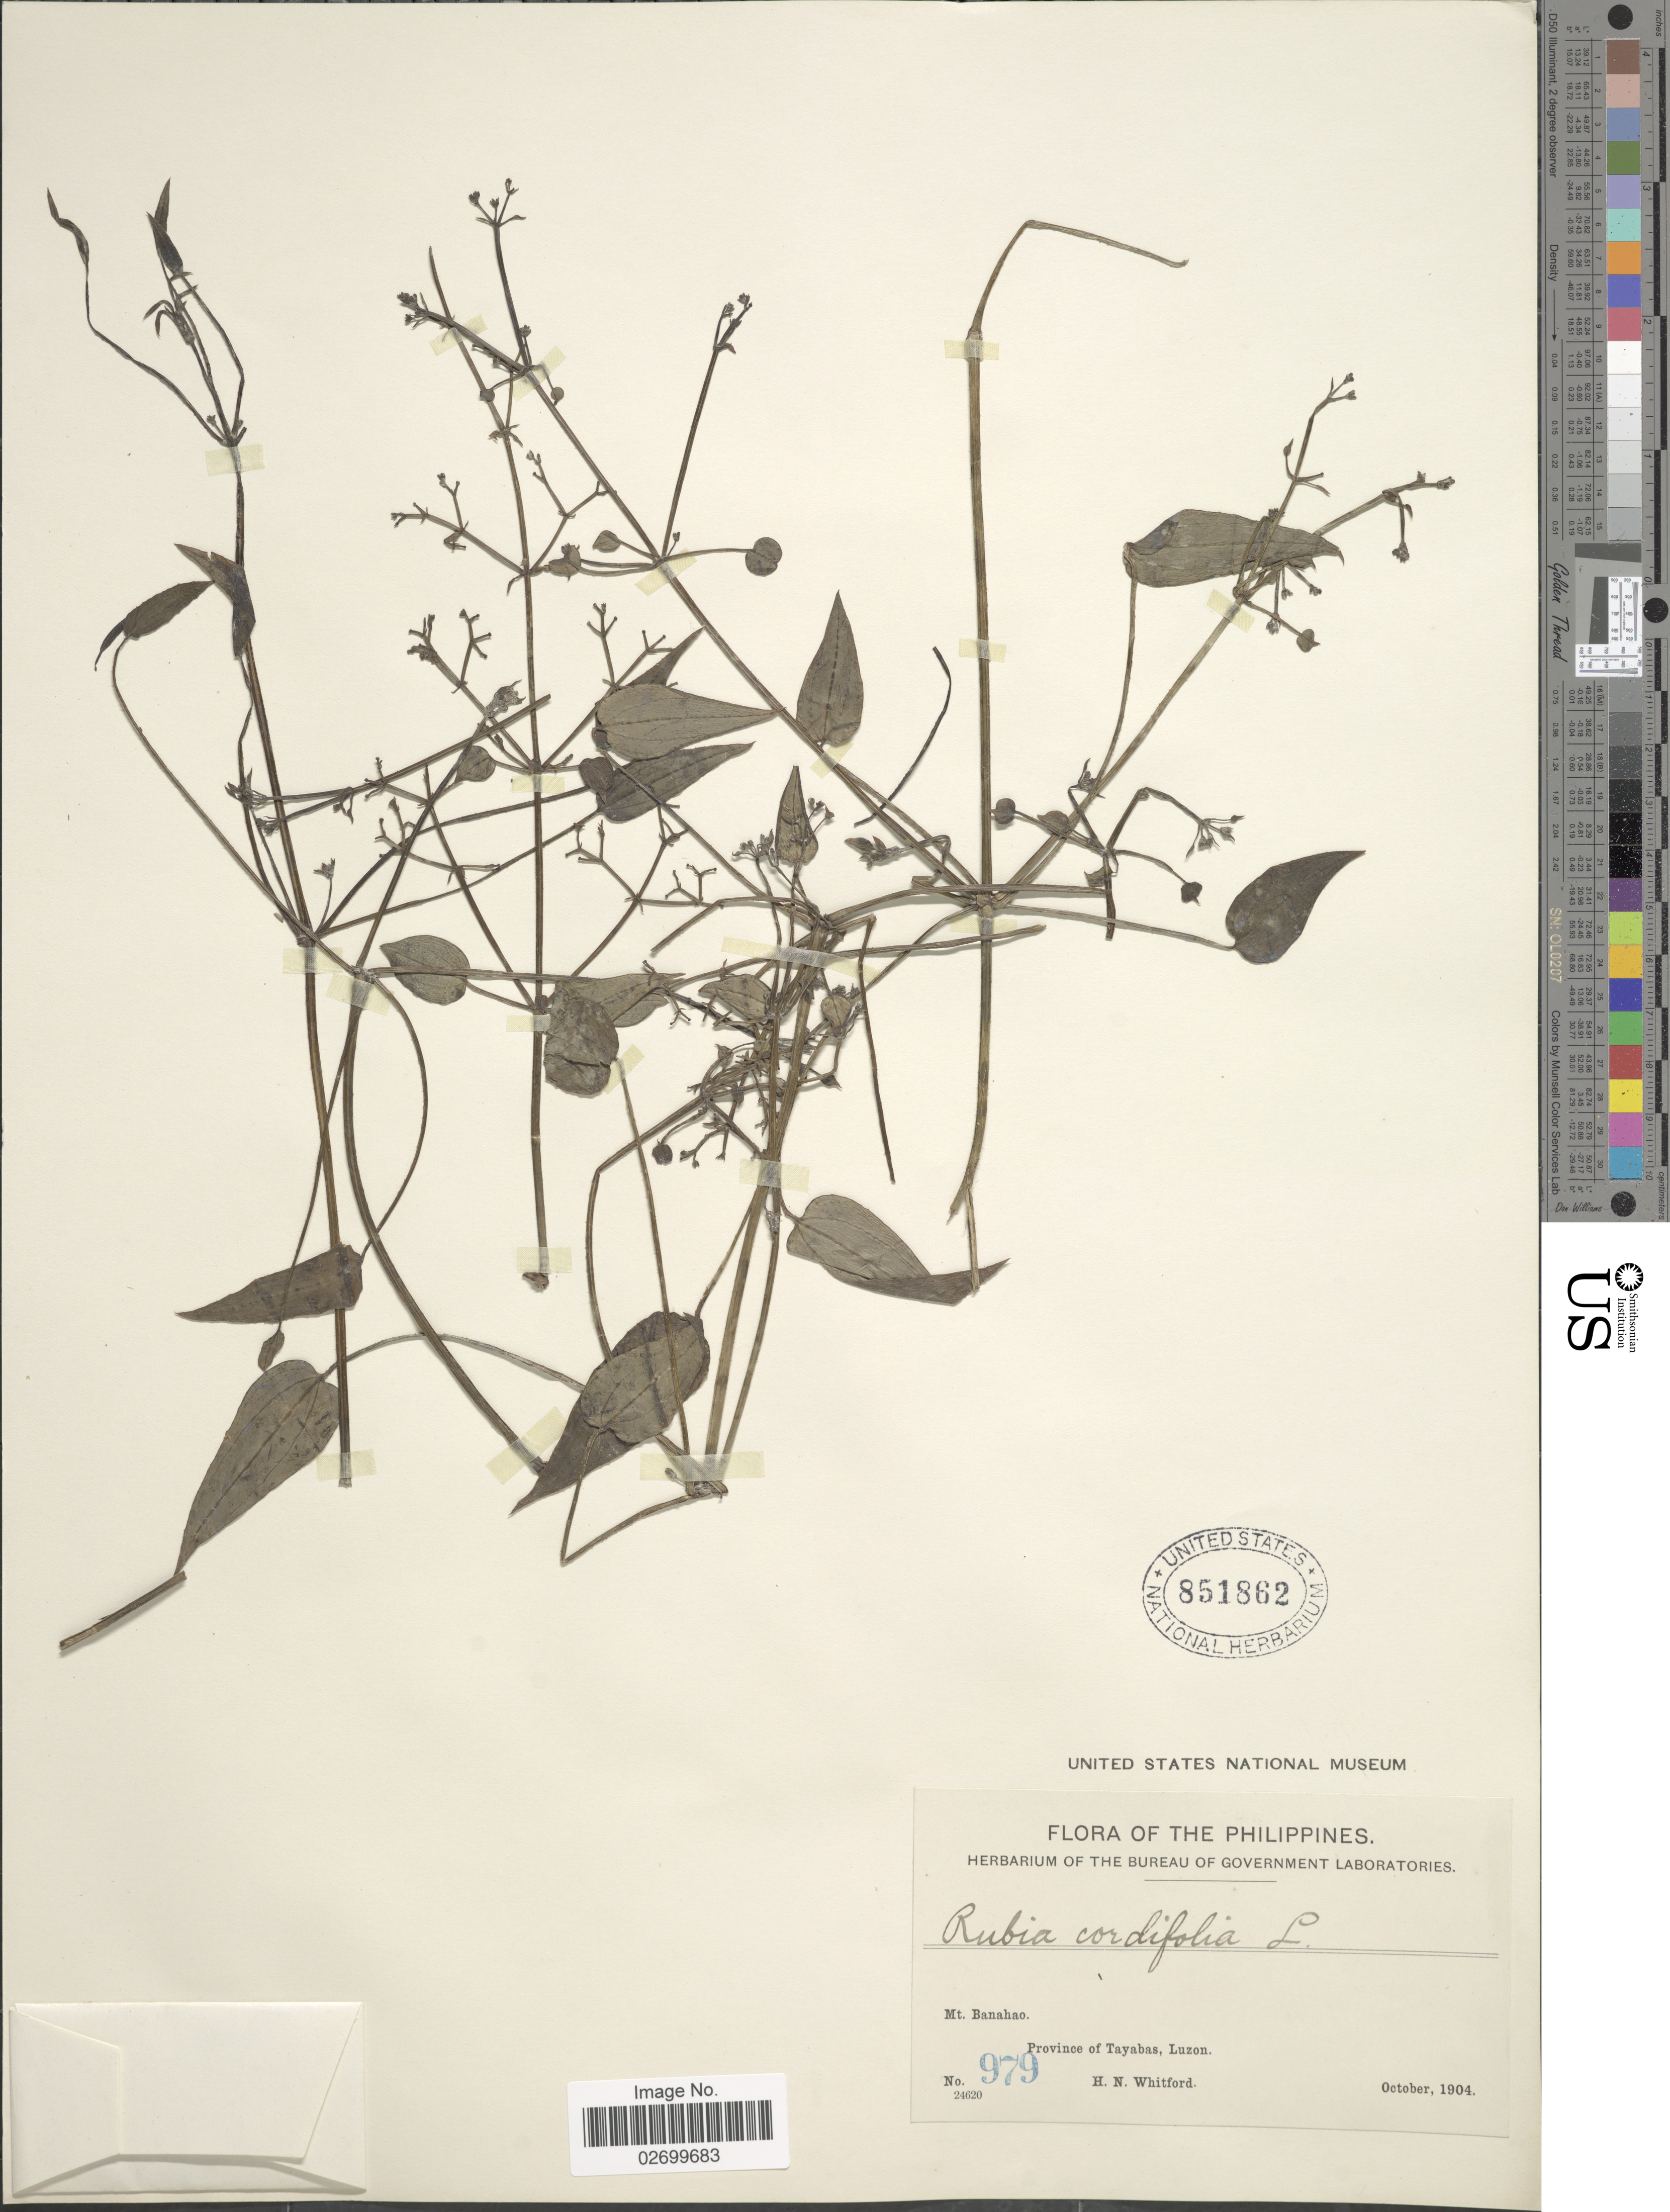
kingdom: Plantae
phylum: Tracheophyta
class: Magnoliopsida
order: Gentianales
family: Rubiaceae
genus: Rubia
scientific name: Rubia cordifolia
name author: L.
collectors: H. N. Whitford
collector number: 979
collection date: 1904-10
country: Philippines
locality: Mt. Banahao. Province of Tayabas, Luzon.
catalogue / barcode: US 851862